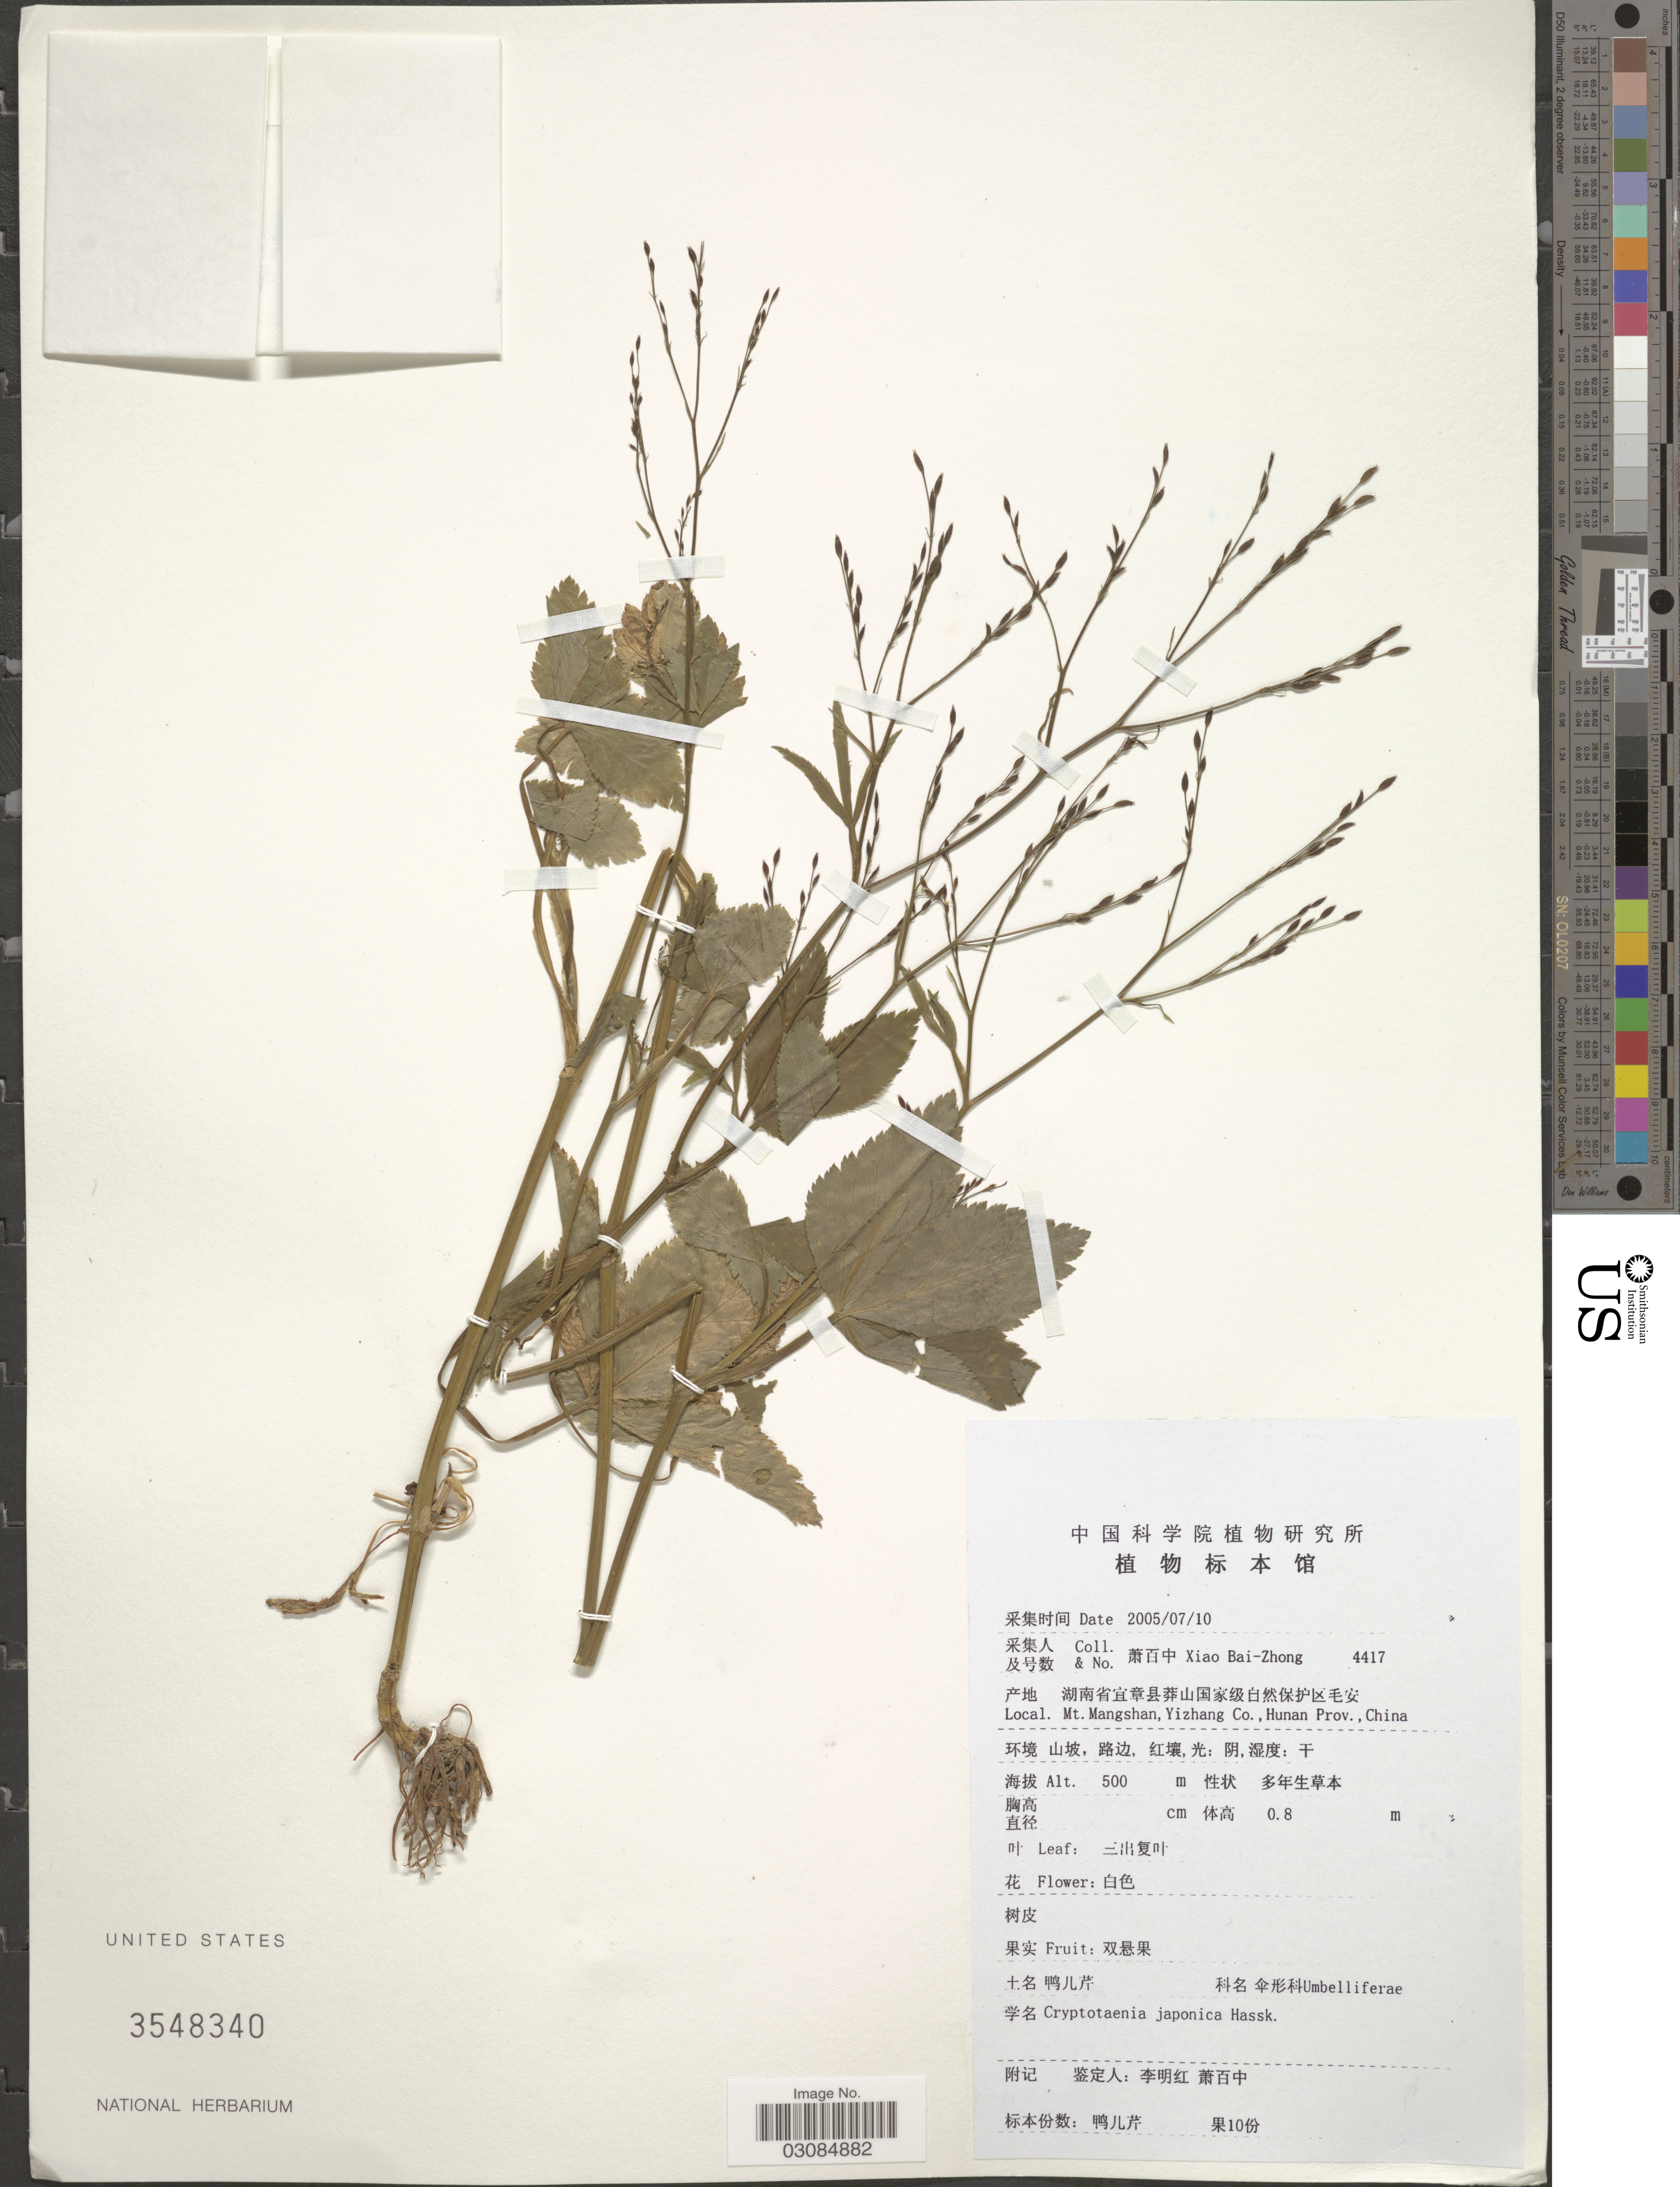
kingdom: Plantae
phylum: Tracheophyta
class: Magnoliopsida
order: Apiales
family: Apiaceae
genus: Cryptotaenia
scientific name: Cryptotaenia 10681280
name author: Hassk.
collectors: B. Z. Xiao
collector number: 4417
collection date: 2005-07-10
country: China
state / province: Hunan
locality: Mt. Mangshan, Yizhang Co., Hunan Prov.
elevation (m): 500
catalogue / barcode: US 3548340